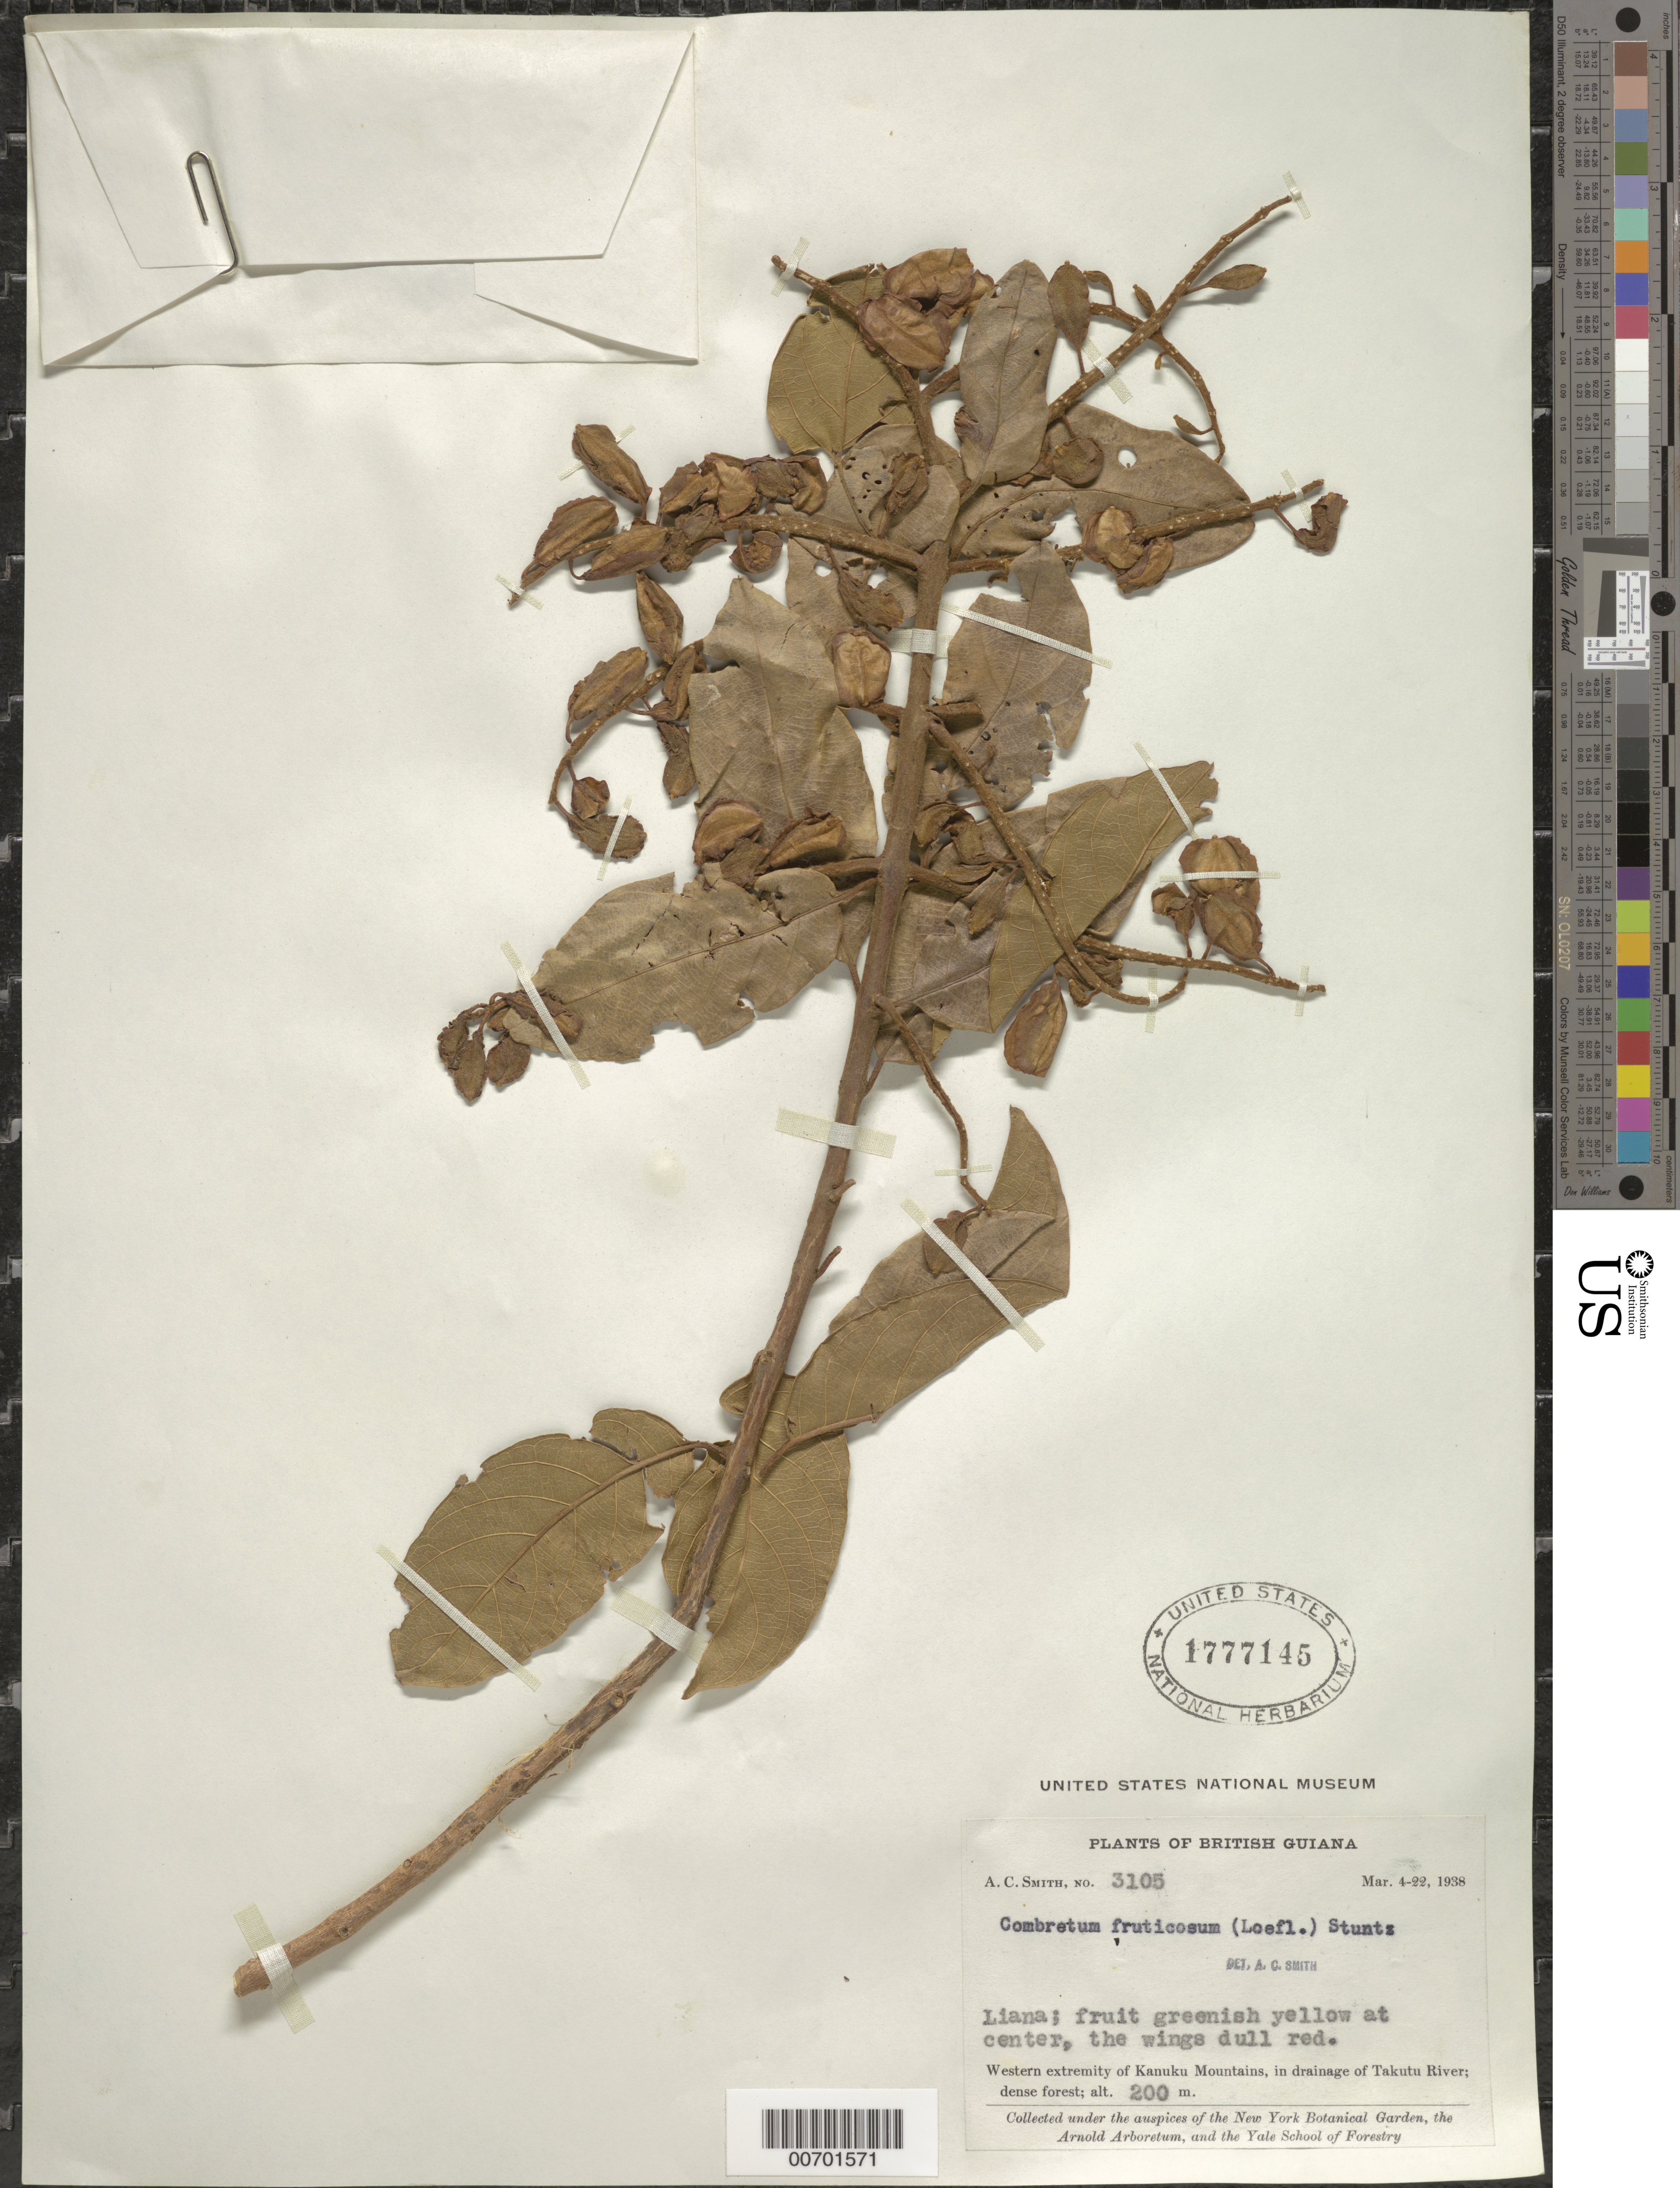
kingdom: Plantae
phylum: Tracheophyta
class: Magnoliopsida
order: Myrtales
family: Combretaceae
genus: Combretum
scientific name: Combretum fruticosum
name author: (Loefl.) Stuntz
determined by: Smith, A. C.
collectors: A. C. Smith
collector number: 3105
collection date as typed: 4-Mar-38 to 22-Mar-38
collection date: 1938-03-04/1938-03-22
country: Guyana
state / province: U. Takutu-U. Essequibo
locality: Kanuku Mts., drainage of Takutu R., western extremity of Kanuku Mountains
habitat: Dense forest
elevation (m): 200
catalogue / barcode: US 1777145